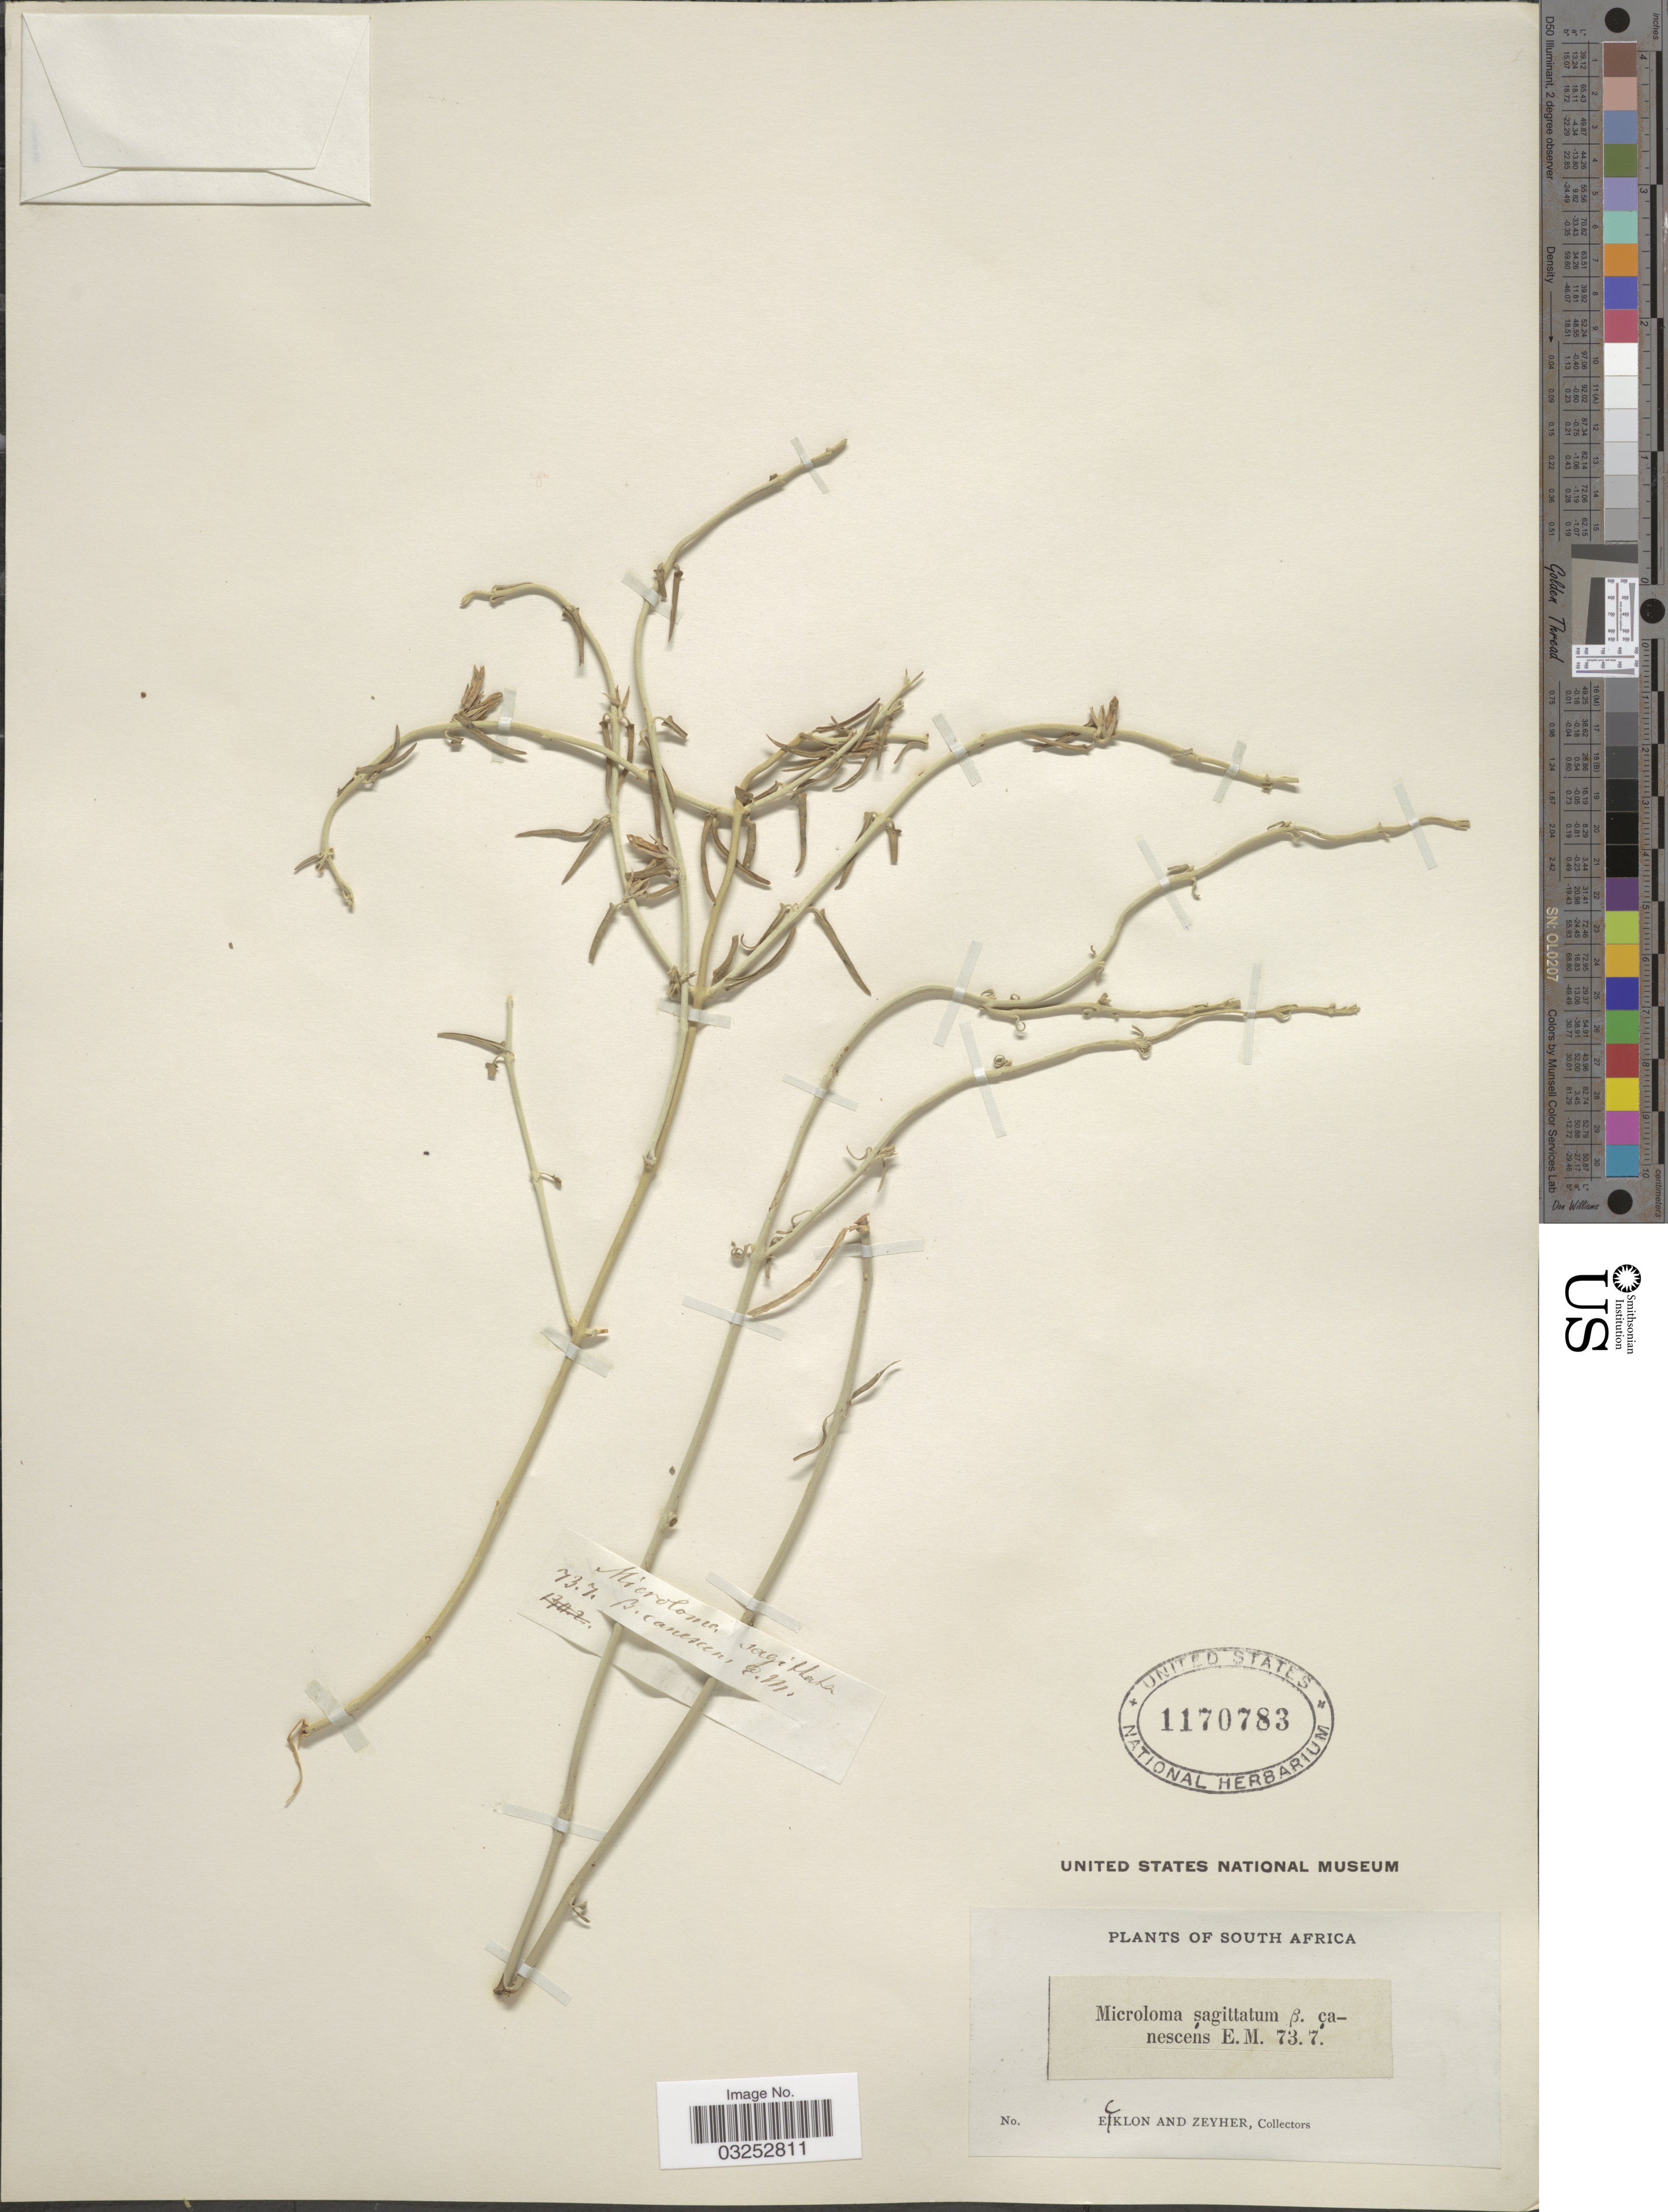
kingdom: Plantae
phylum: Tracheophyta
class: Magnoliopsida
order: Gentianales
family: Apocynaceae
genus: Microloma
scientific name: Microloma sagittatum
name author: (L.) R. Br.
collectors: -. Ecklon & -. Zeyher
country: South Africa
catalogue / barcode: US 1170783